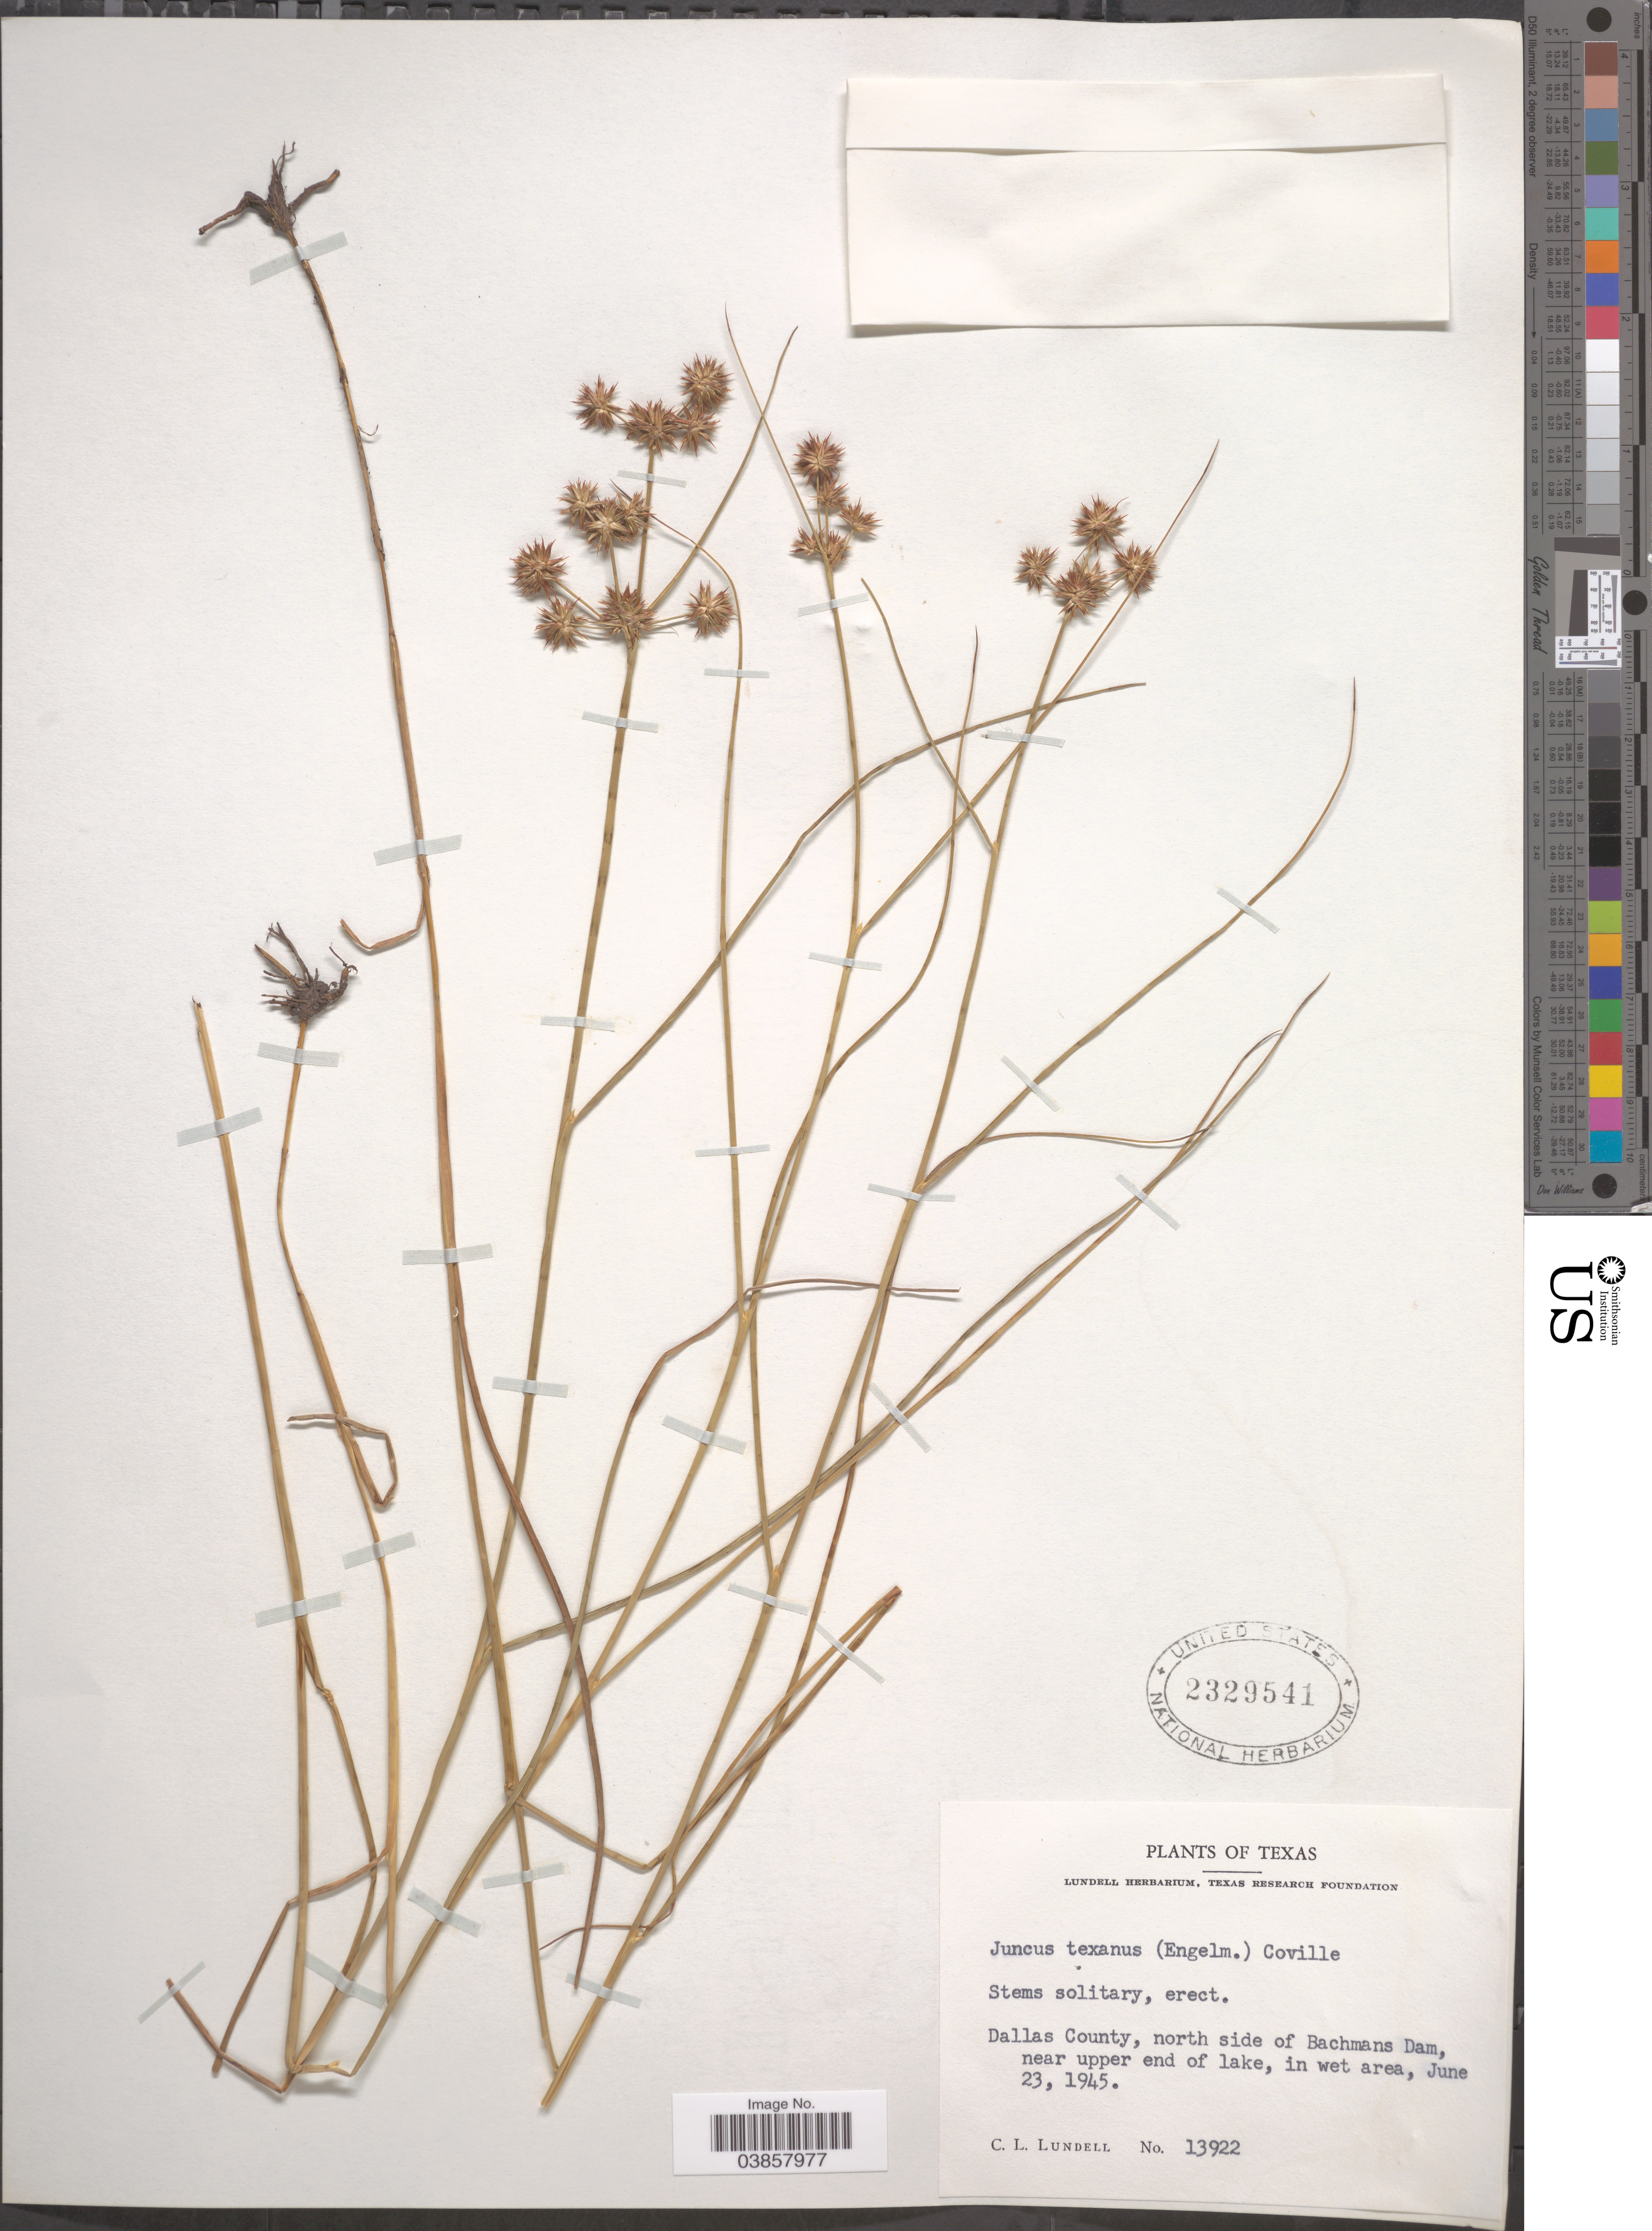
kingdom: Plantae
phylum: Tracheophyta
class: Liliopsida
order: Poales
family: Juncaceae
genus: Juncus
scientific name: Juncus texanus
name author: (Engelm.) Coville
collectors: C. L. Lundell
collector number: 13922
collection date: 1945-06-23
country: United States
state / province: Texas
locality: Dallas County, north side of Bachmans Dam, near upper end of lake.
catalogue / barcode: US 2329541